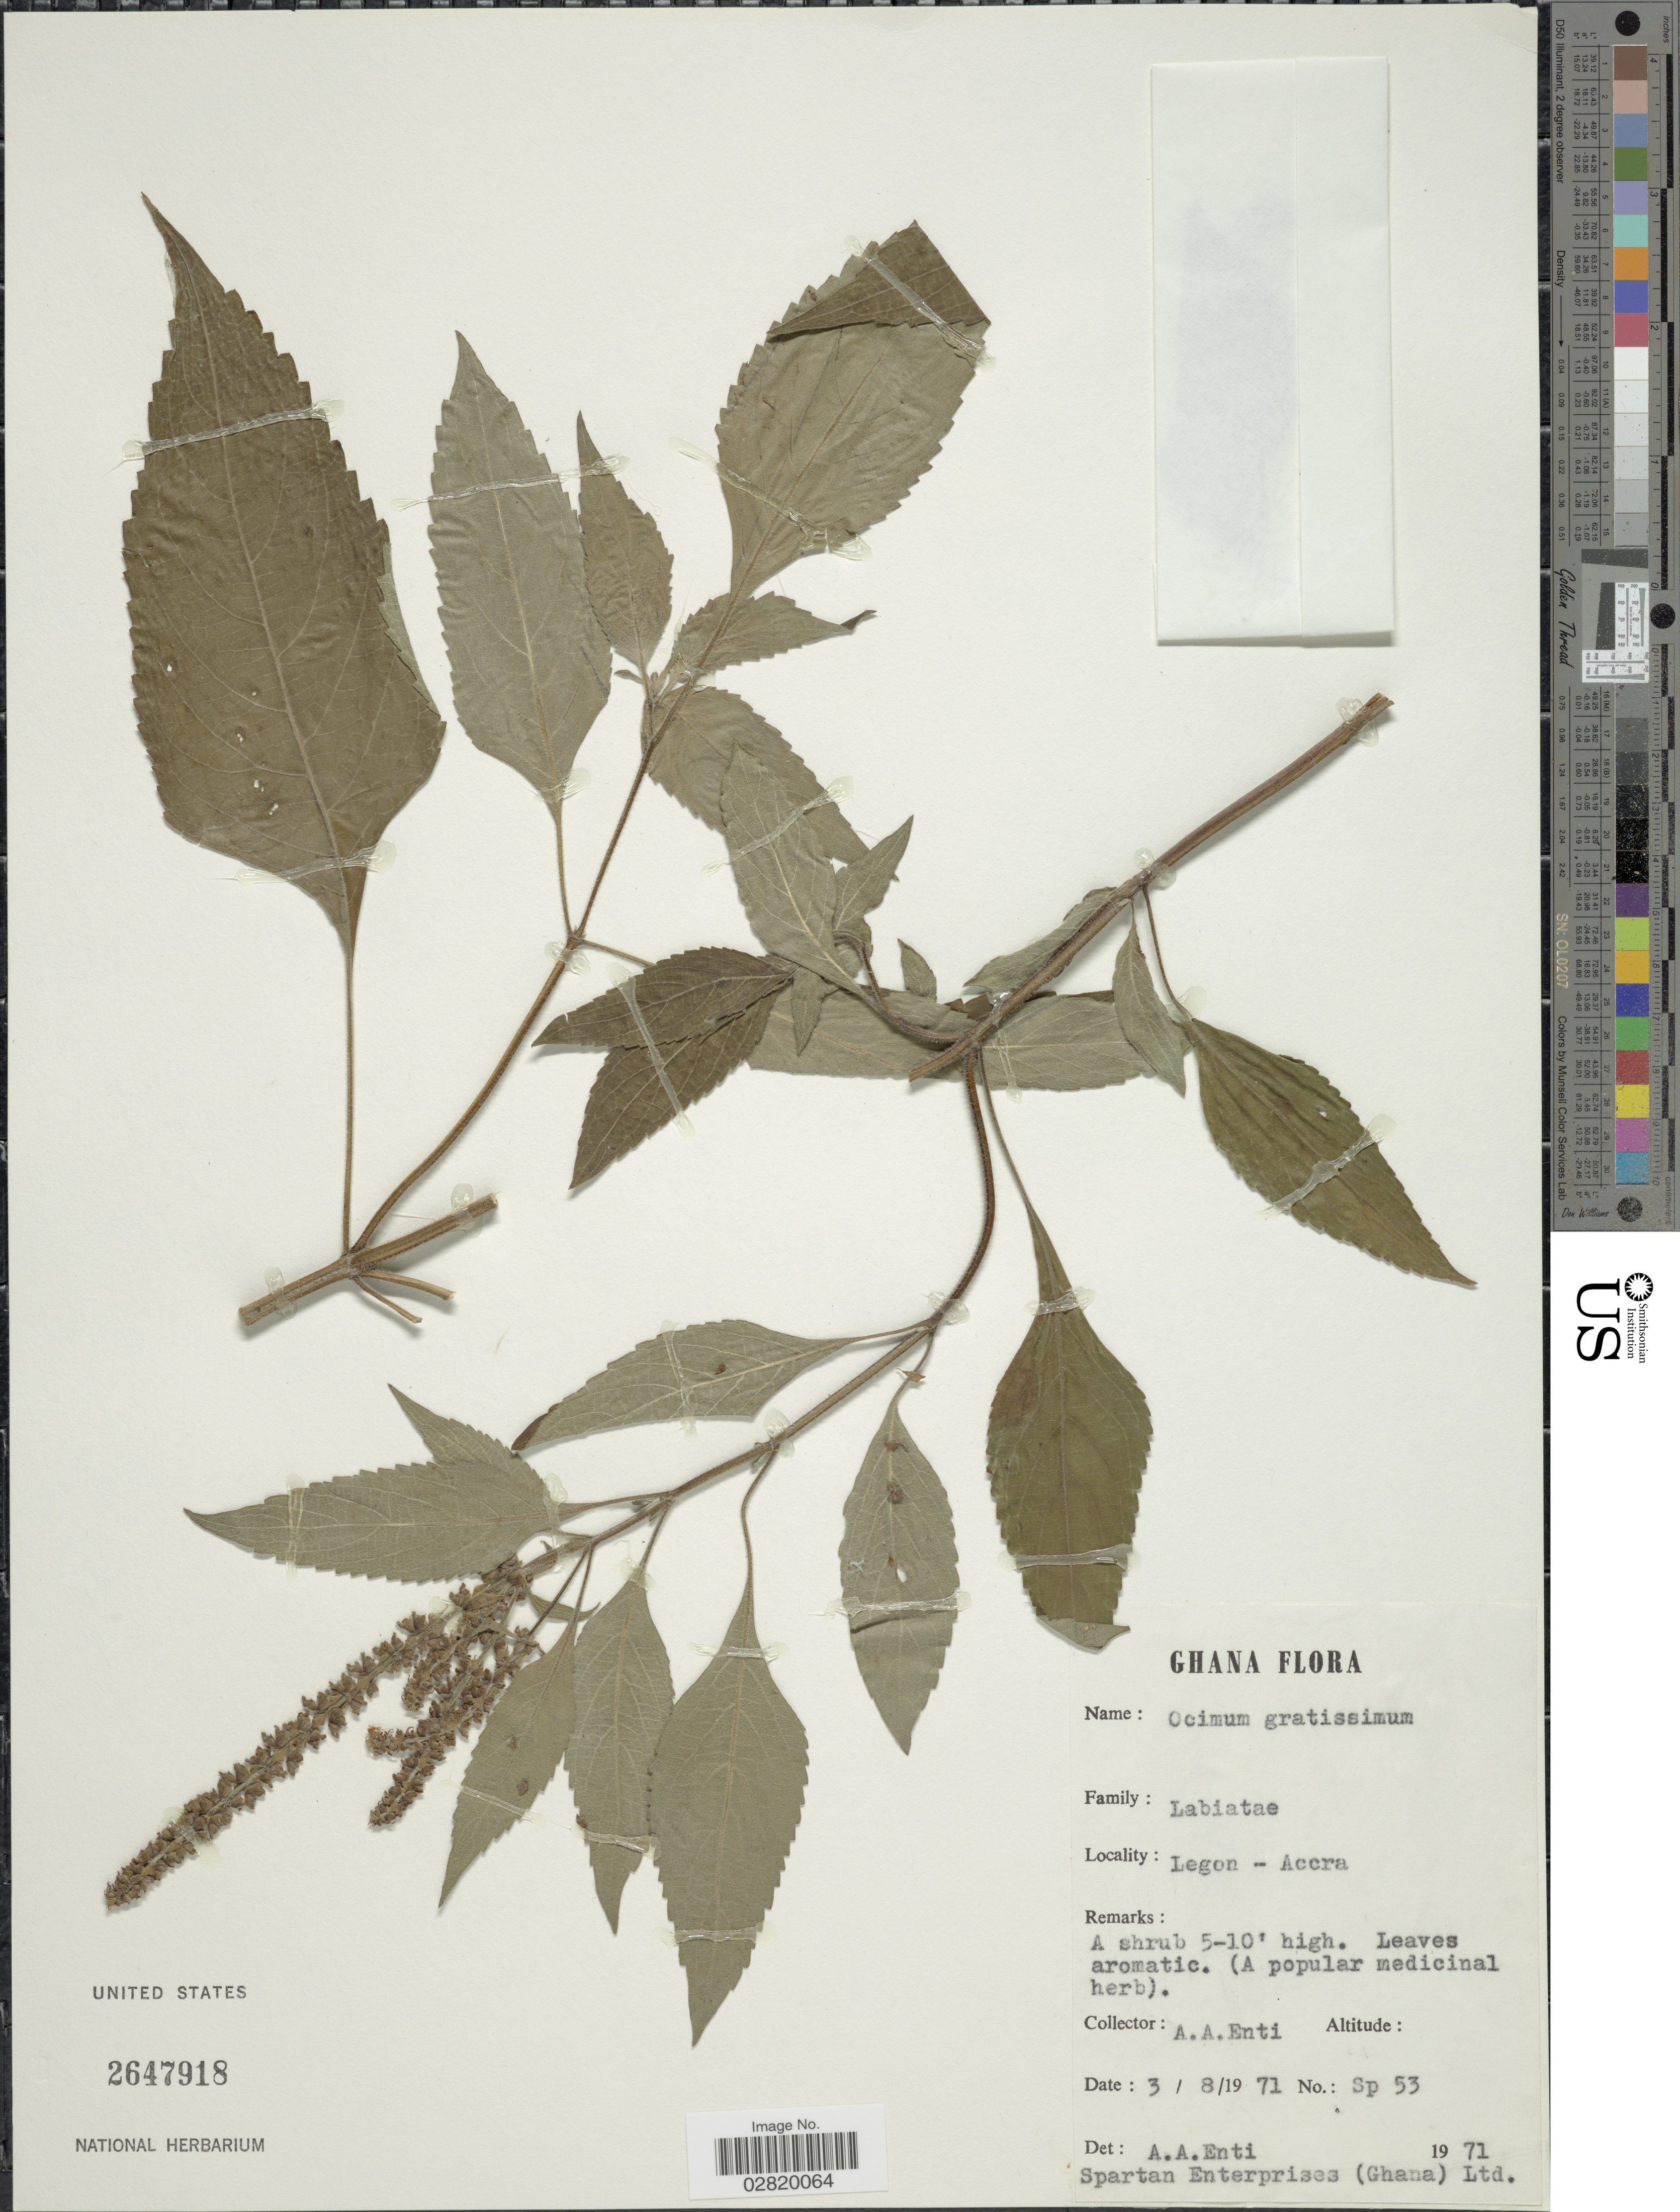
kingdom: Plantae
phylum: Tracheophyta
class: Magnoliopsida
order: Lamiales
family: Lamiaceae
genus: Ocimum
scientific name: Ocimum gratissimum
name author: L.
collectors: A. Enti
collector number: Sp53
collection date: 1971-08-03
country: Ghana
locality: Legon-Accra.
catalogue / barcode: US 2647918